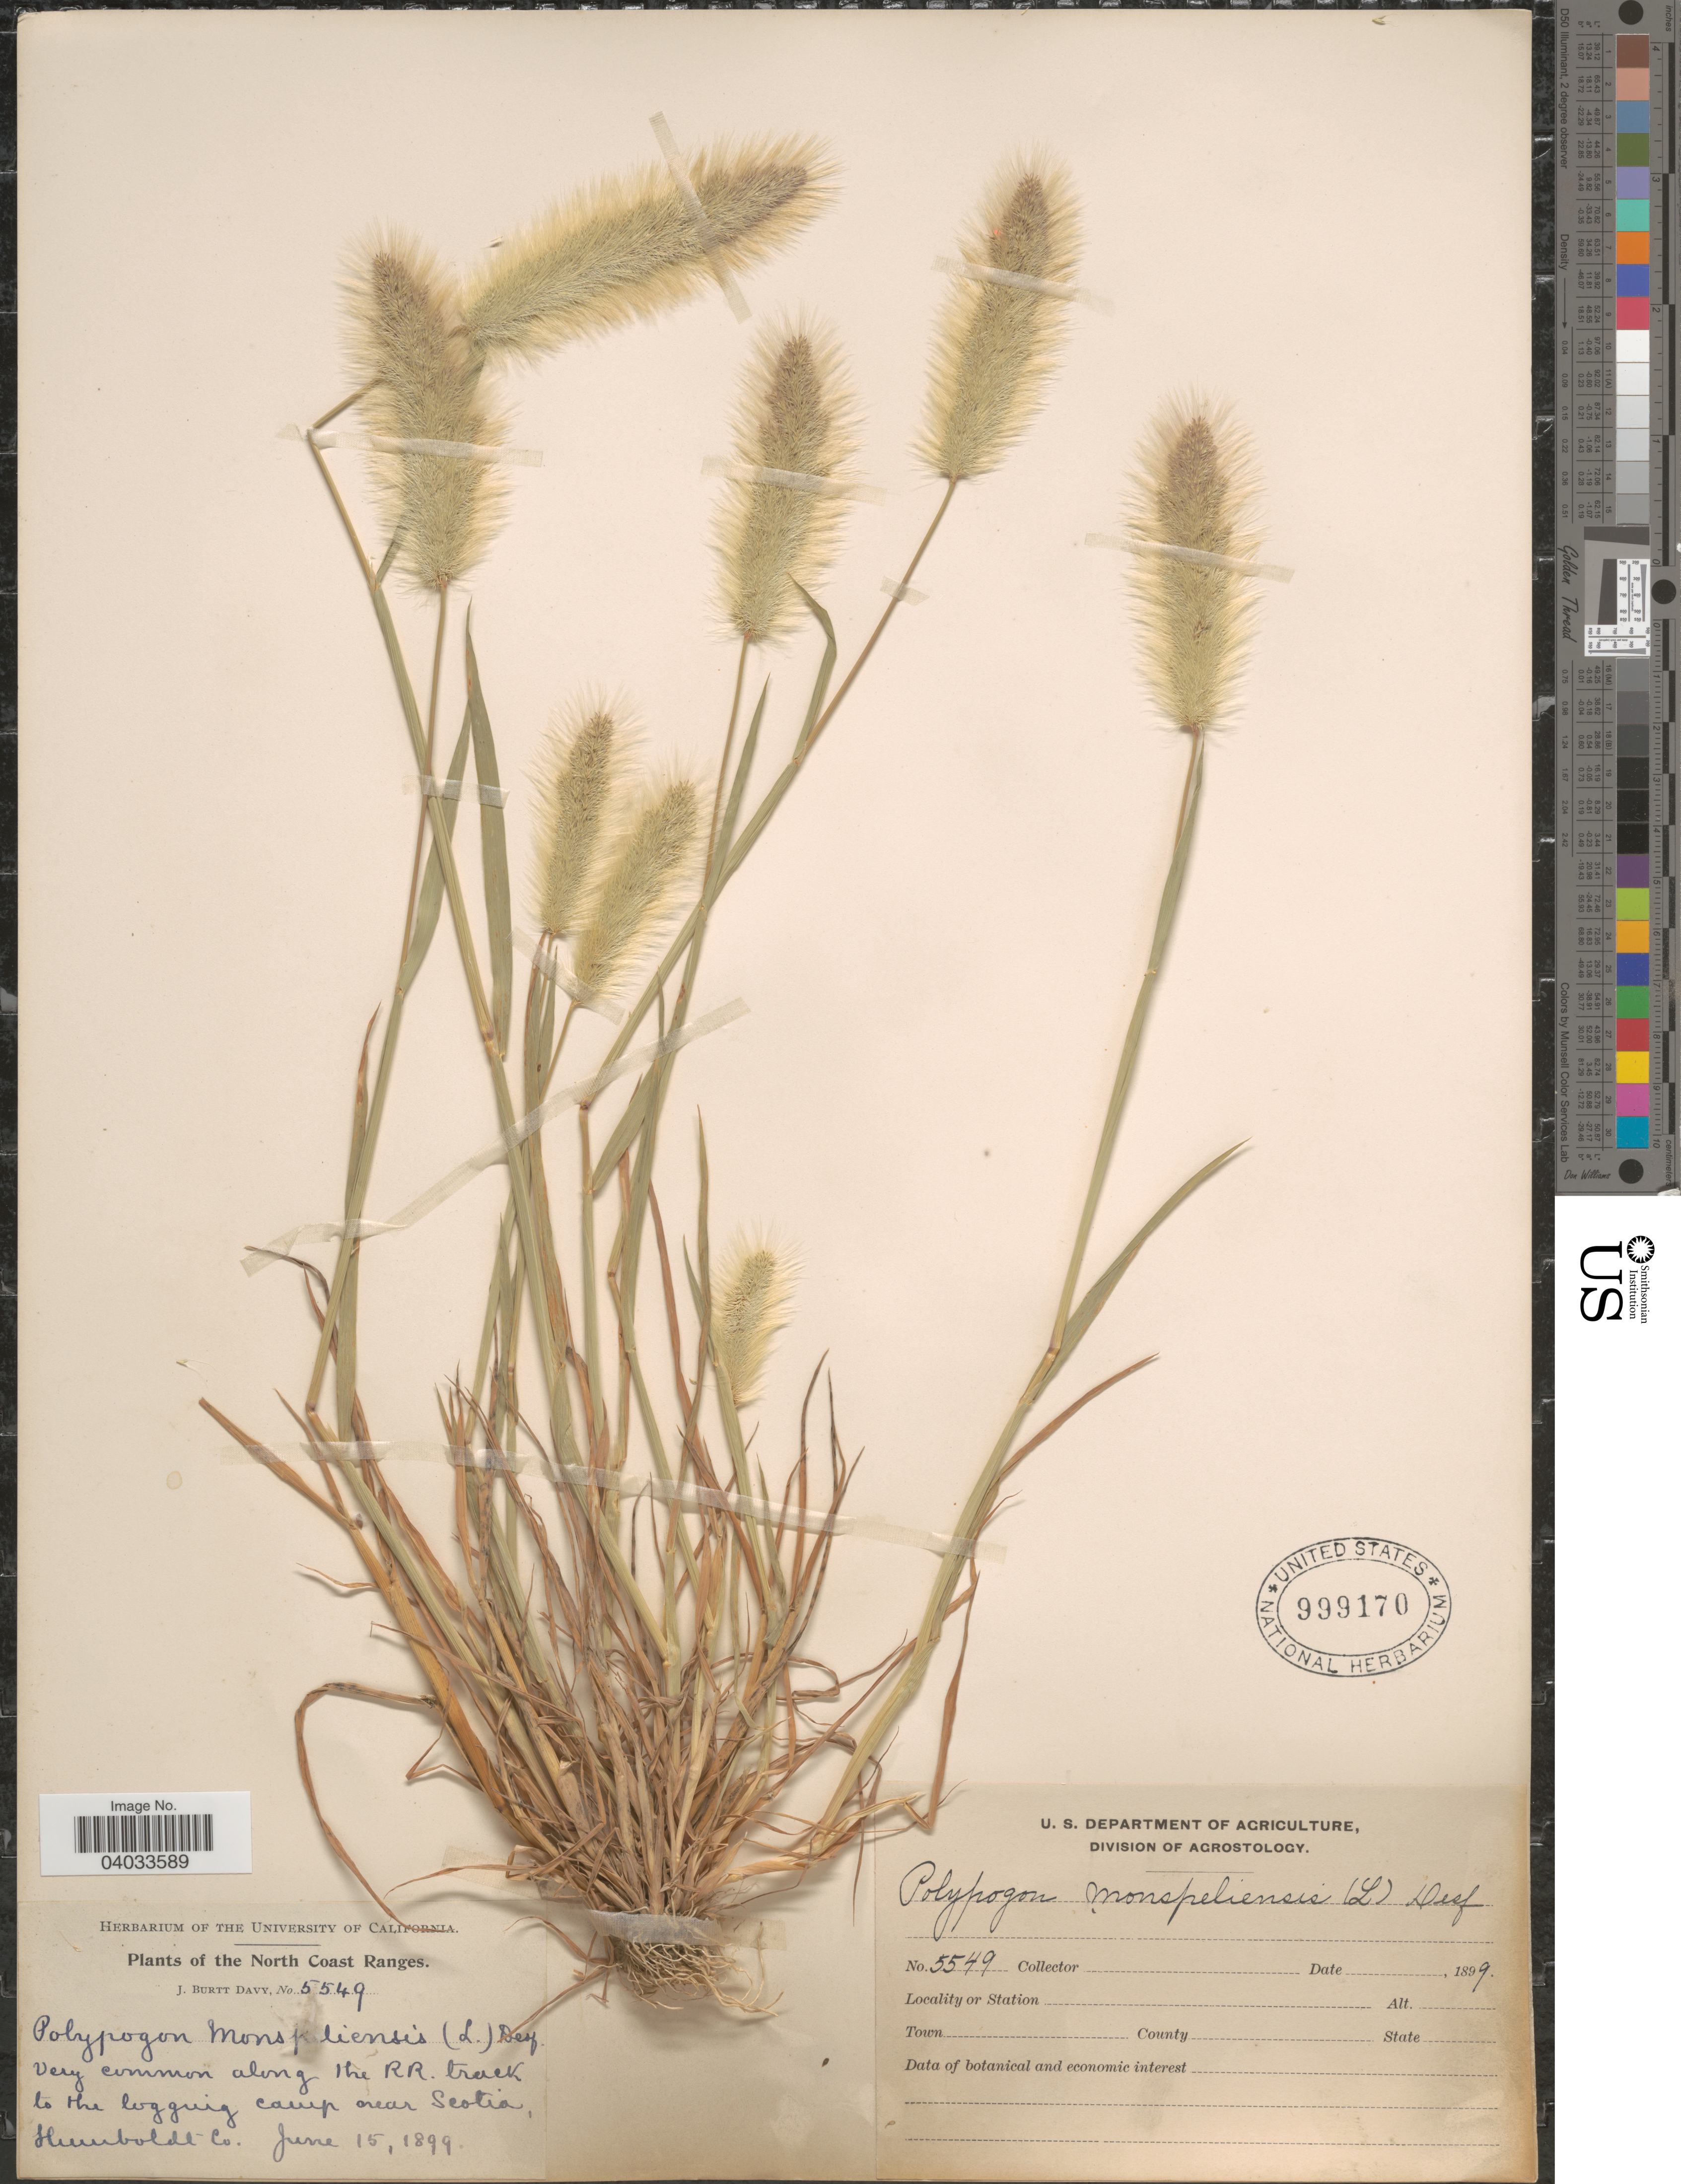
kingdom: Plantae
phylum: Tracheophyta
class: Liliopsida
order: Poales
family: Poaceae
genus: Polypogon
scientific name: Polypogon monspeliensis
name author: (L.) Desf.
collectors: J. Burtt Davy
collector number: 5549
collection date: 1899-06-15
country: United States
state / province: California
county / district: Humboldt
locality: North Coast Ranges. Along the R.R. track to the logging camp near Scotia, Humboldt Co.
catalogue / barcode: US 999170